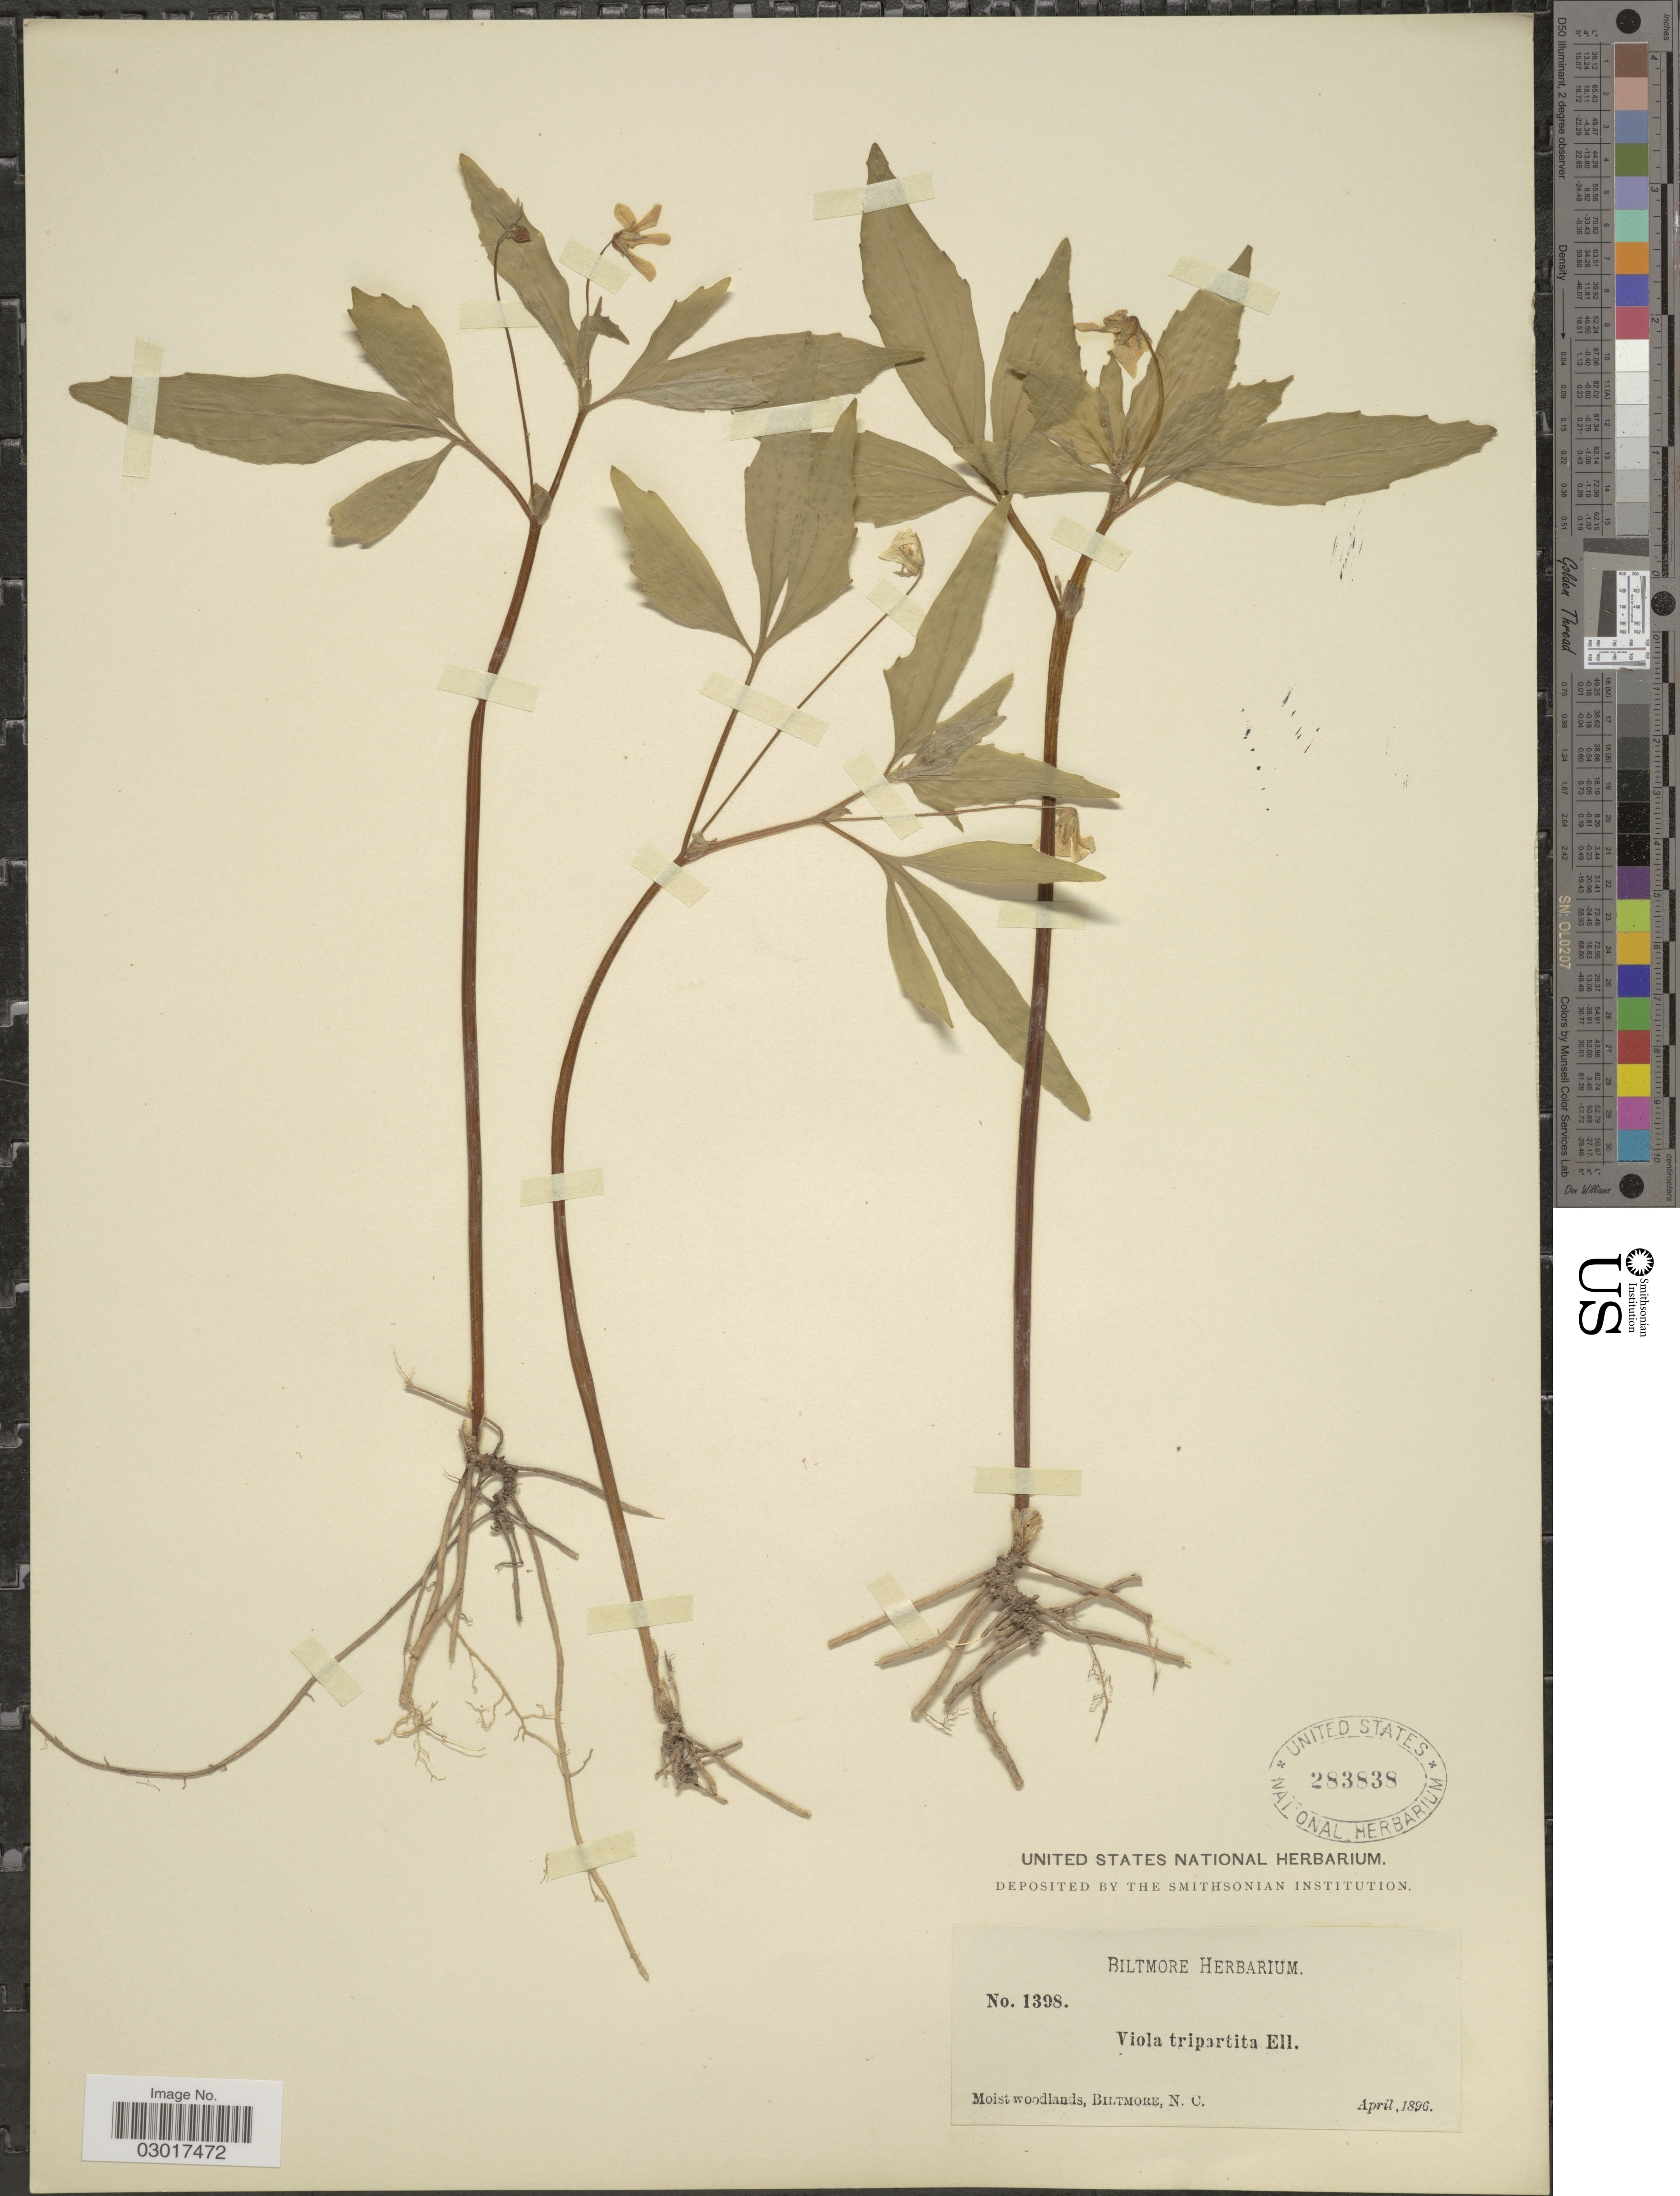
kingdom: Plantae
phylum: Tracheophyta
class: Magnoliopsida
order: Malpighiales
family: Violaceae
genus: Viola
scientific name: Viola tripartita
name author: Elliott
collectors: ex herb. Biltmore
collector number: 1398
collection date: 1896-04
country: United States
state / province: North Carolina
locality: Biltmore.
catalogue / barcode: US 283838